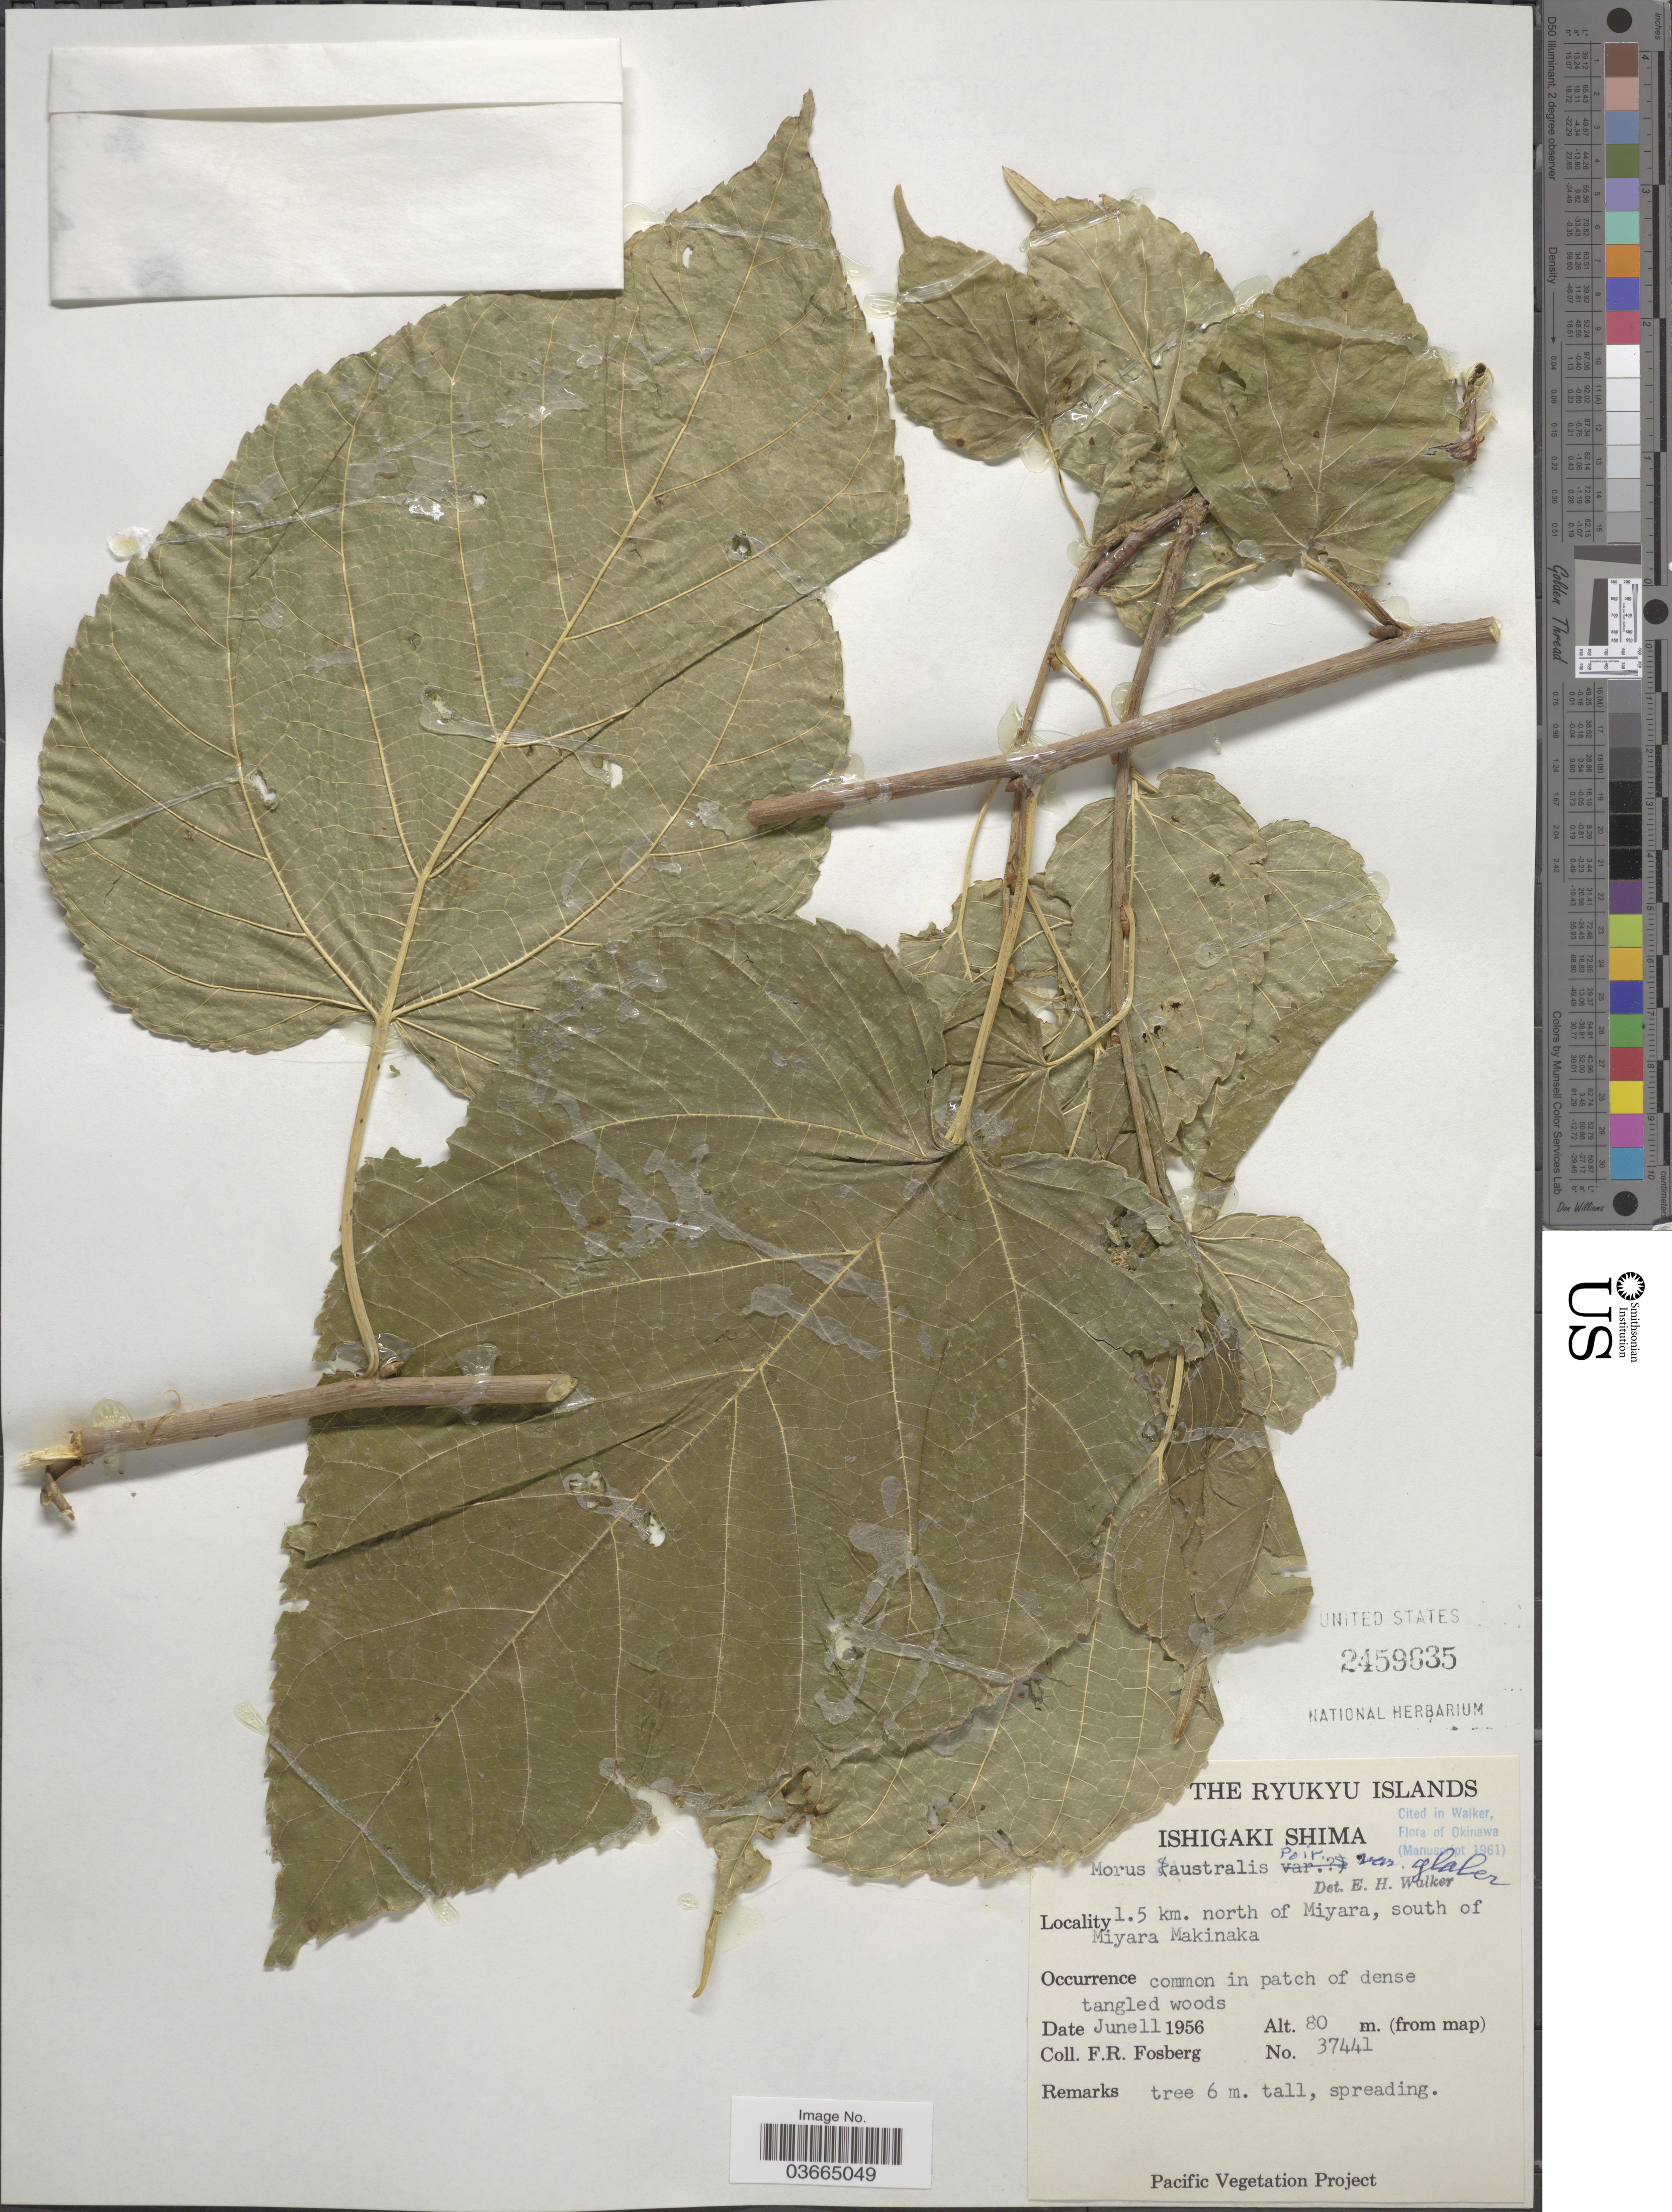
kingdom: Plantae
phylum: Tracheophyta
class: Magnoliopsida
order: Rosales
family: Moraceae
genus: Morus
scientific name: Morus australis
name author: Poir.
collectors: F. R. Fosberg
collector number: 37441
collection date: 1956-06-11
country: Japan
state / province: Okinawa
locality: The Ryukyu Islands. Ishigaki Shima. 1.5 km. north of Miyara, south of Miyara Makinaka.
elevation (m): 80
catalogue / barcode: US 2459635